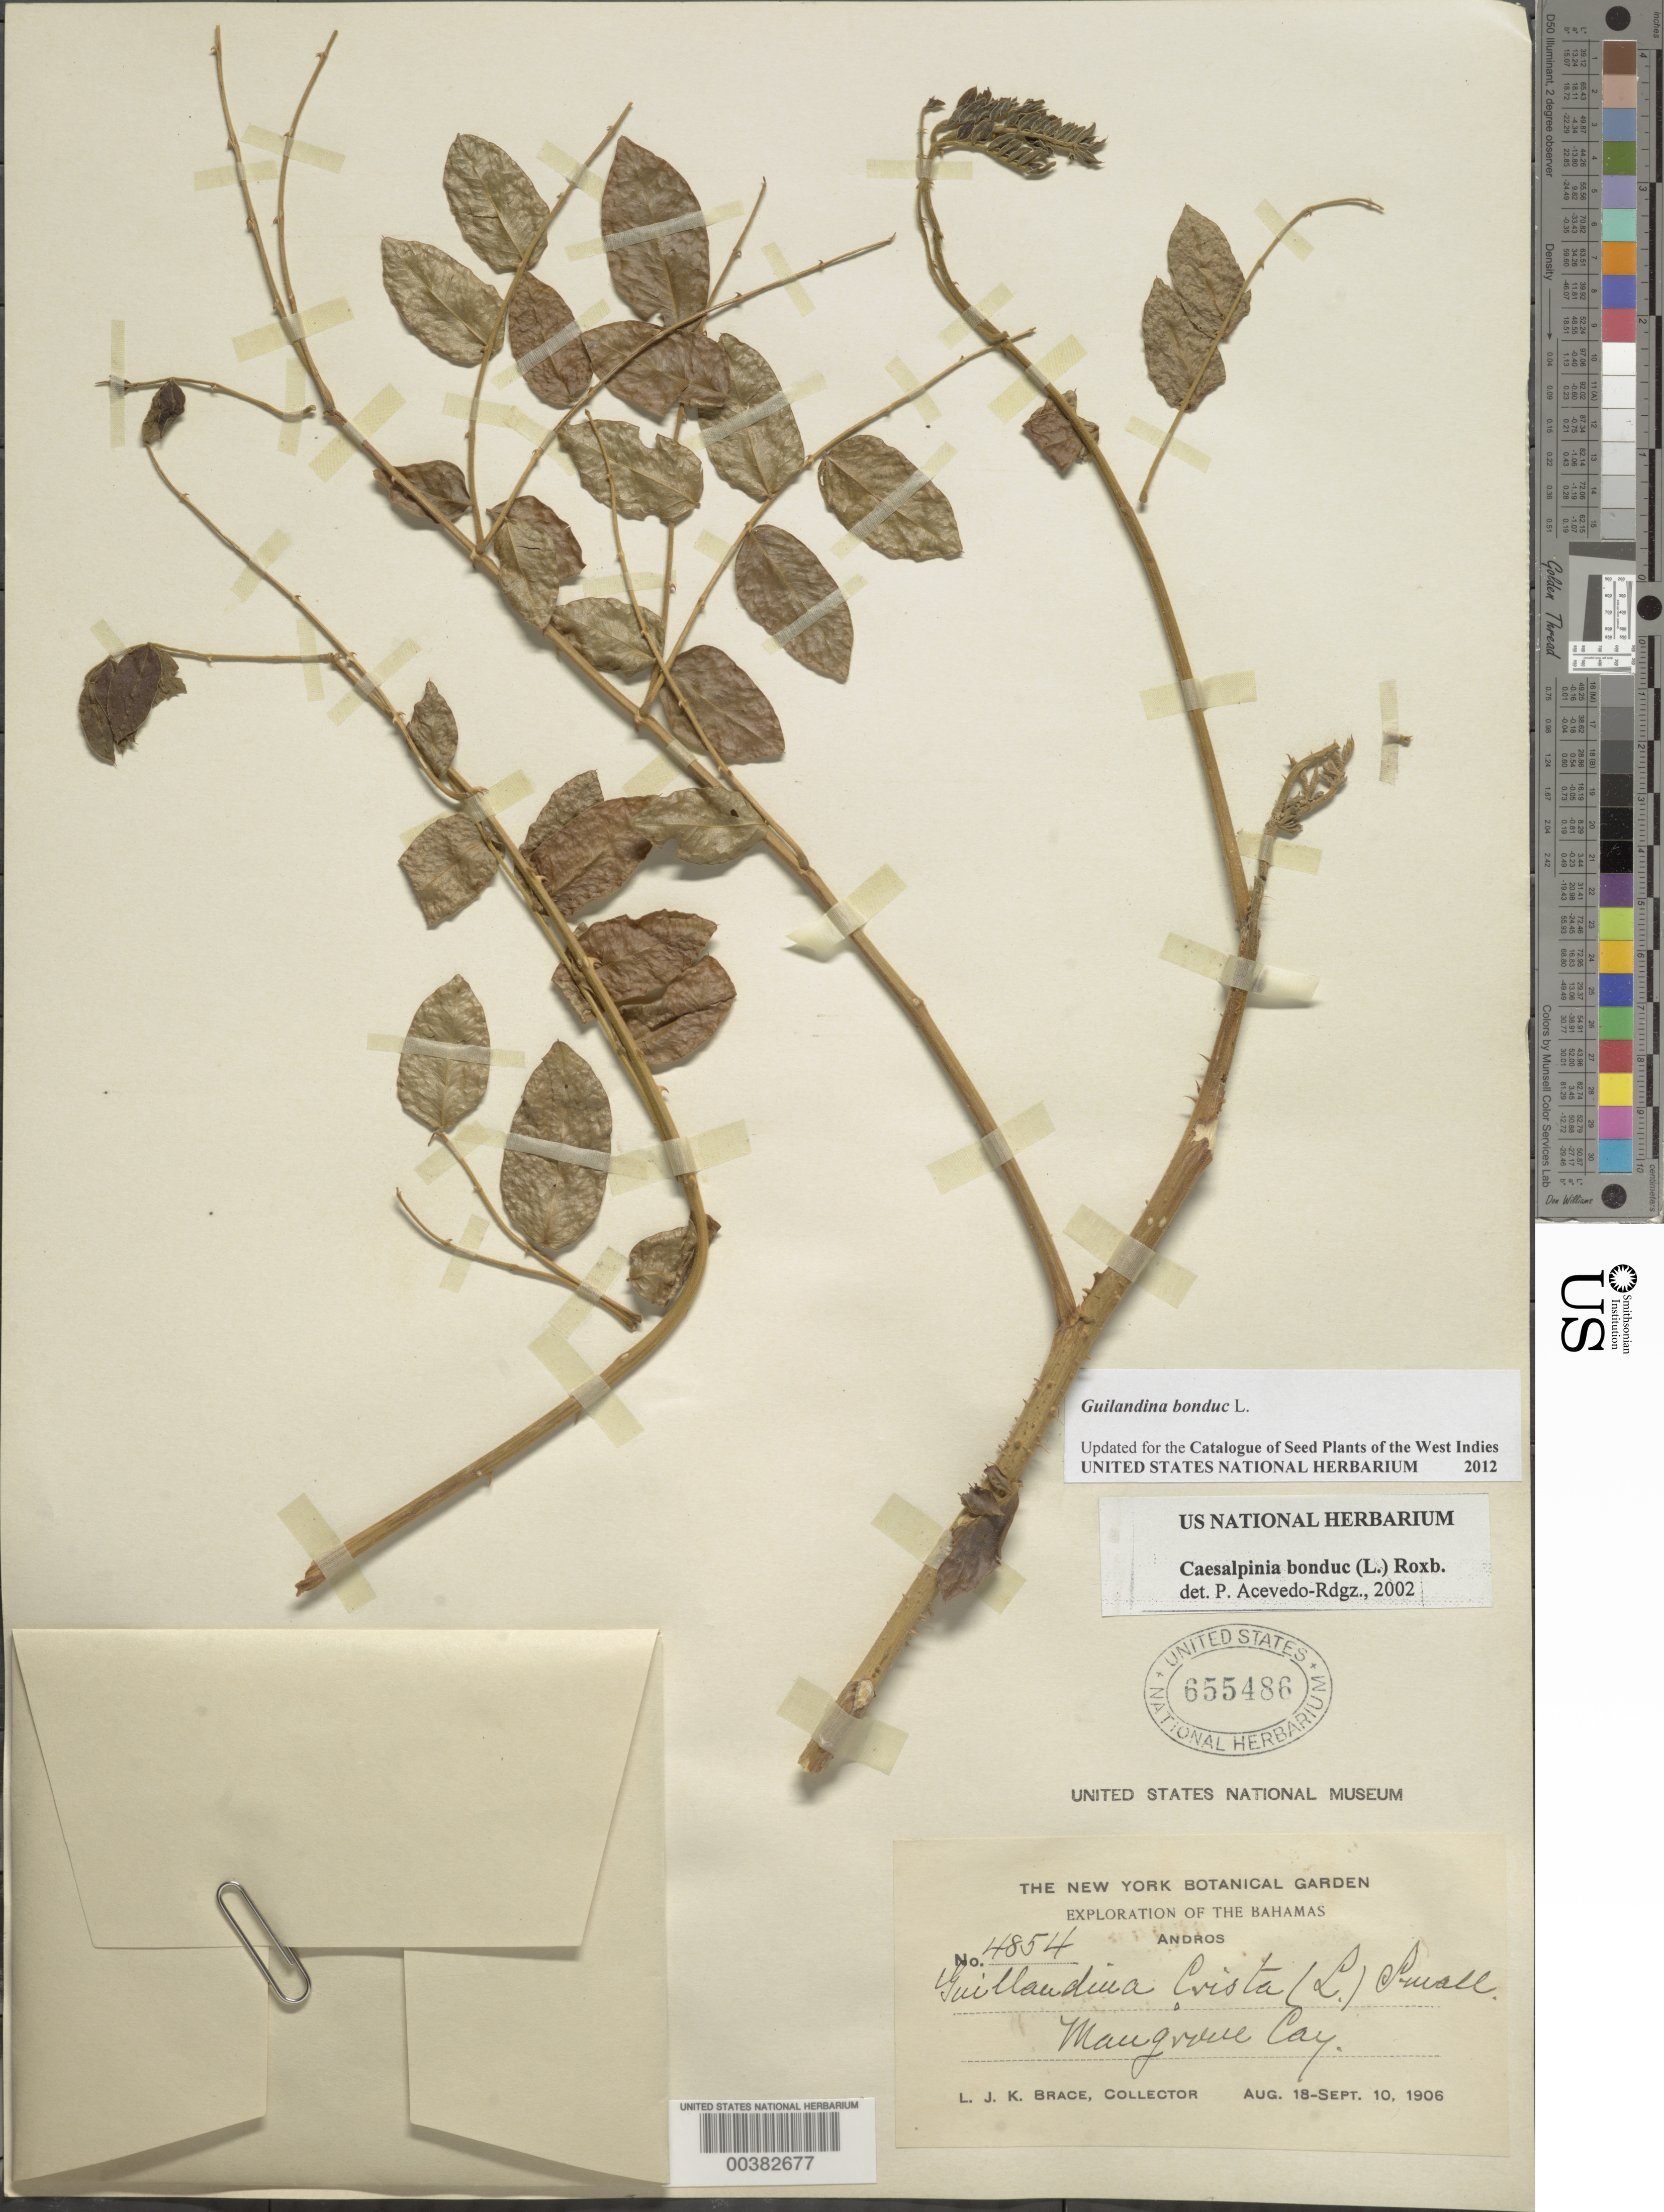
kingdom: Plantae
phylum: Tracheophyta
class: Magnoliopsida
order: Fabales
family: Fabaceae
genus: Guilandina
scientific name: Guilandina bonduc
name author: L.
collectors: L. J. K. Brace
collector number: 4854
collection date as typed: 18 Aug 1906 to 10 Sep 1906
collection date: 1906-08-18/1906-09-10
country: Bahamas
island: Andros Island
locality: Mangrove cay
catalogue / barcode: US 655486